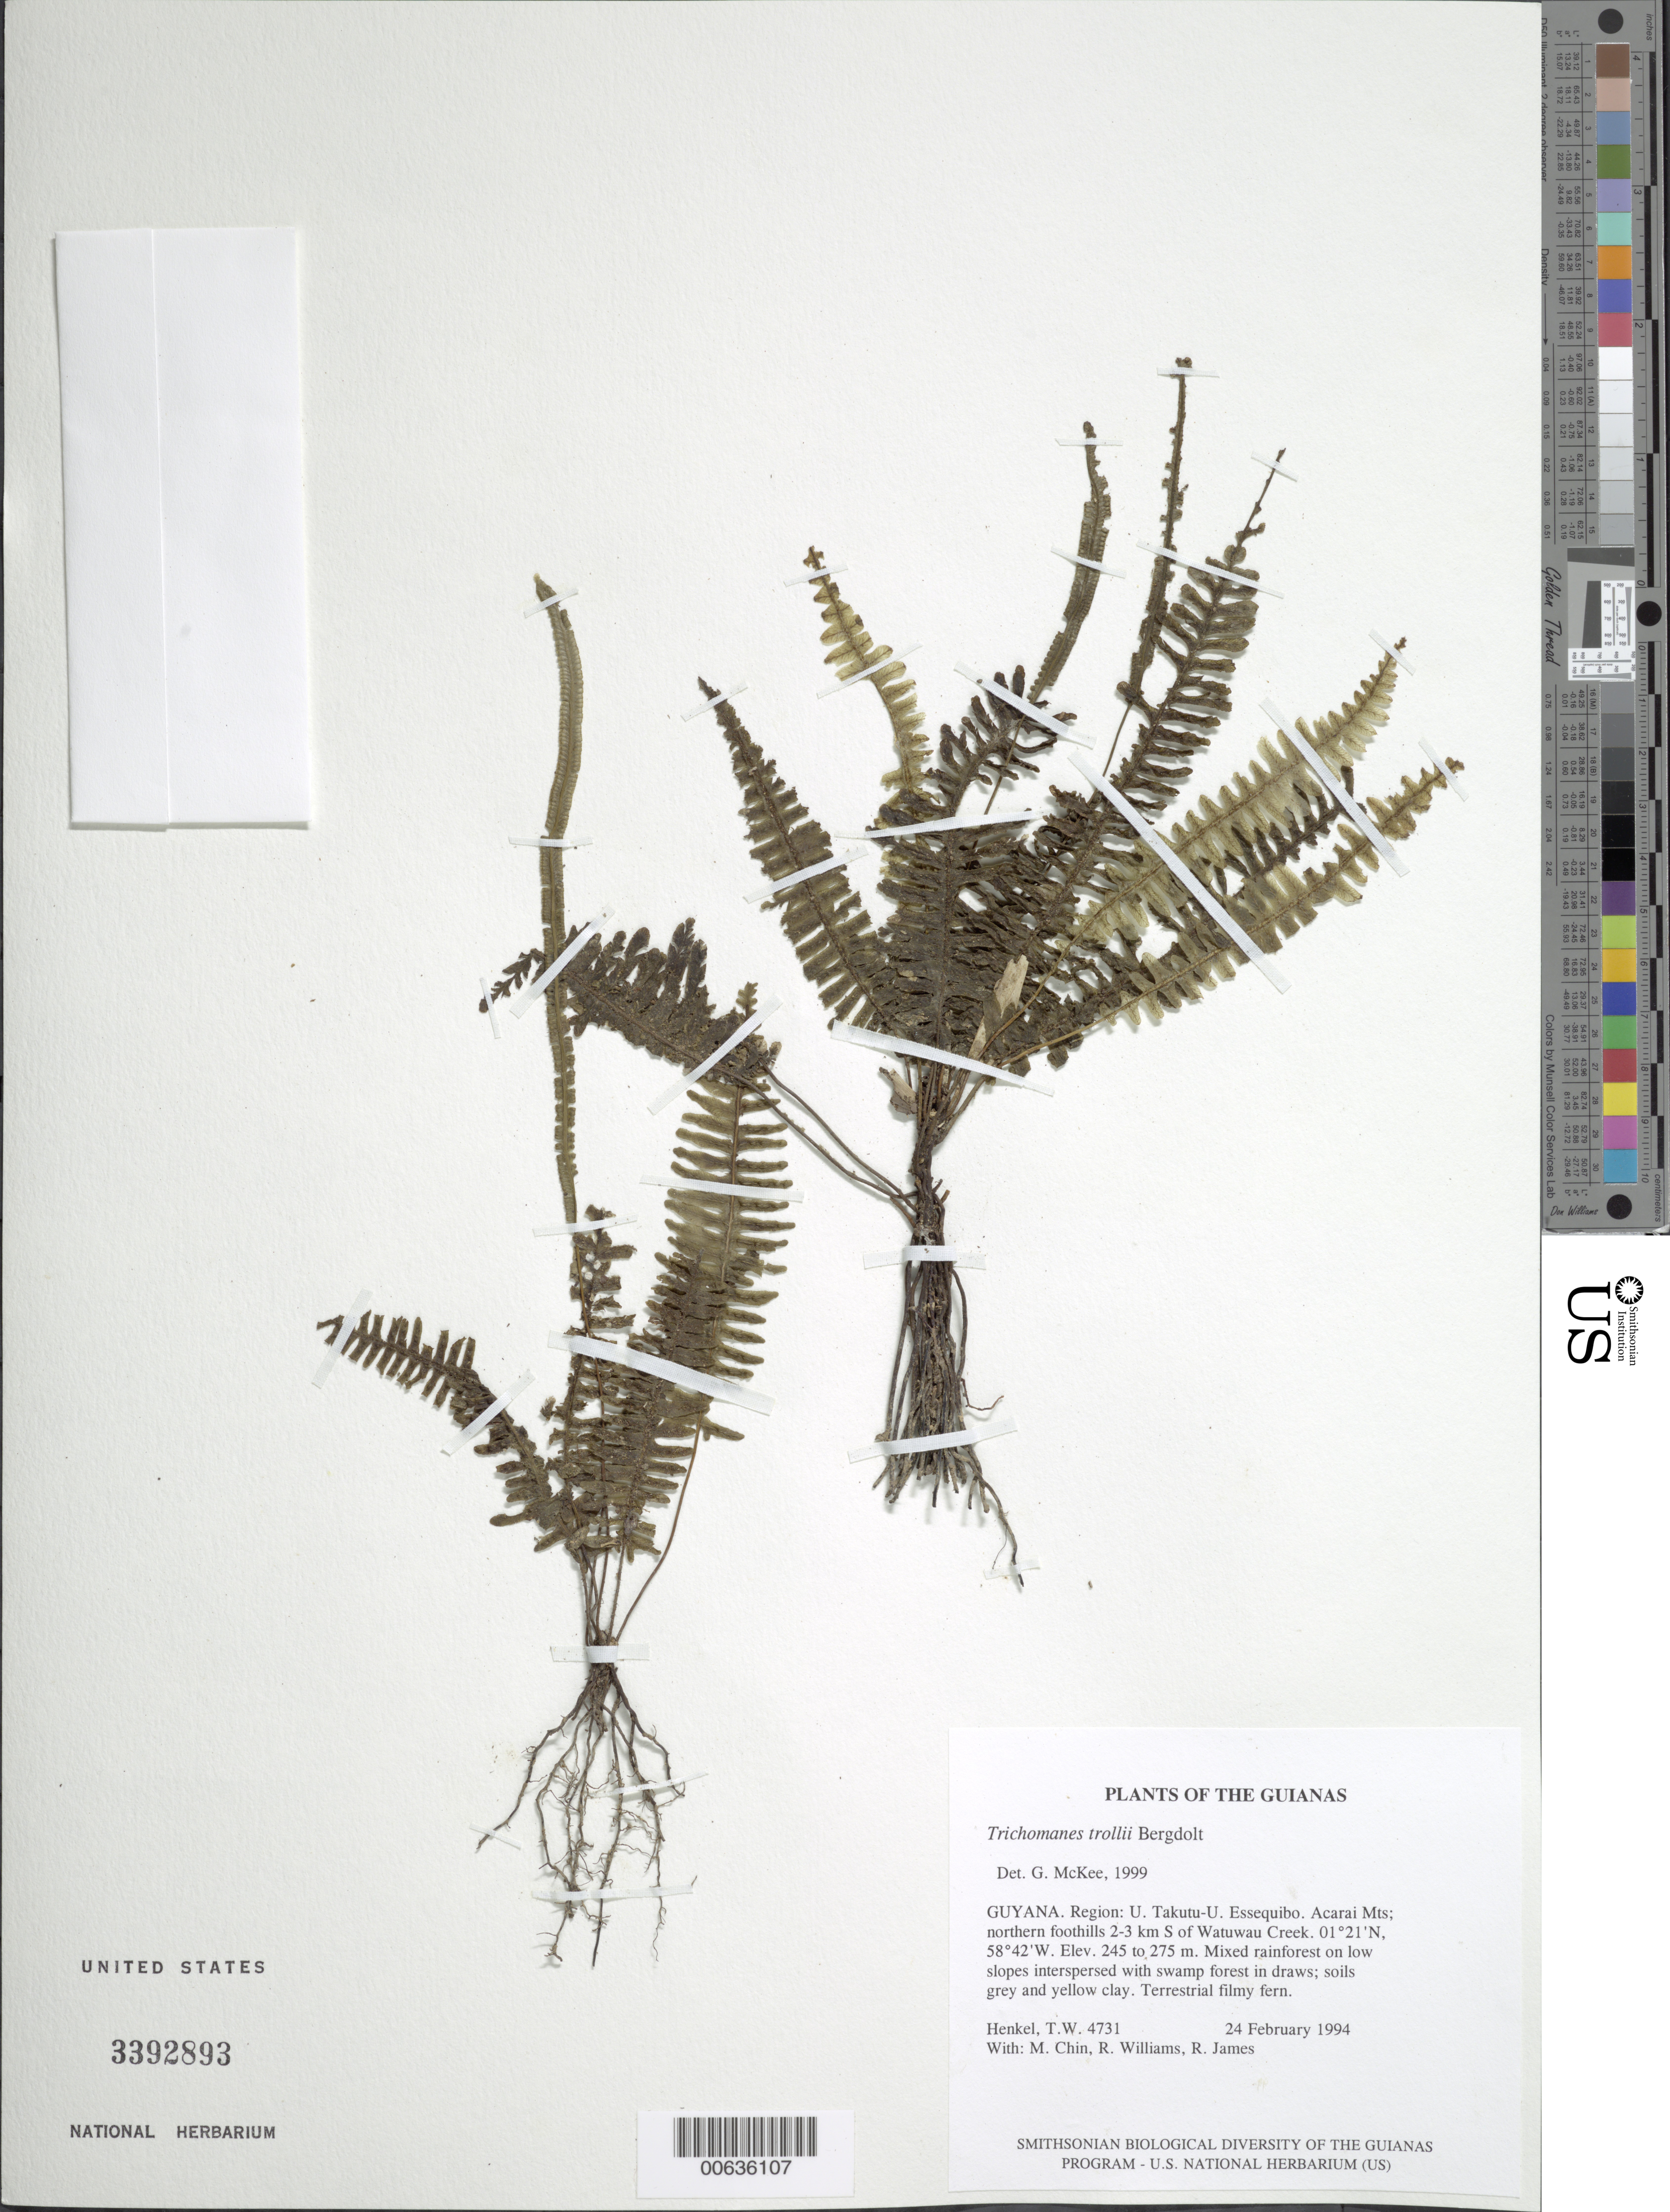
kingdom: Plantae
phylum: Tracheophyta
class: Polypodiopsida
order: Hymenophyllales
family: Hymenophyllaceae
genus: Trichomanes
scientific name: Trichomanes trollii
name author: Bergdolt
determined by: McKee, G. S., (US), NMNH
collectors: T. Henkel, M. Chin, R. Williams & R. James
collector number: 4731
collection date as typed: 24 February 1994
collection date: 1994-02-24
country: Guyana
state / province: U. Takutu-U. Essequibo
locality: Acarai Mts; northern foothills 2-3 km S of Watuwau Creek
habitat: Mixed rainforest on low slopes interspersed with swamp forest in draws; soils grey and yellow clay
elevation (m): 245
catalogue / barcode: US 3392893